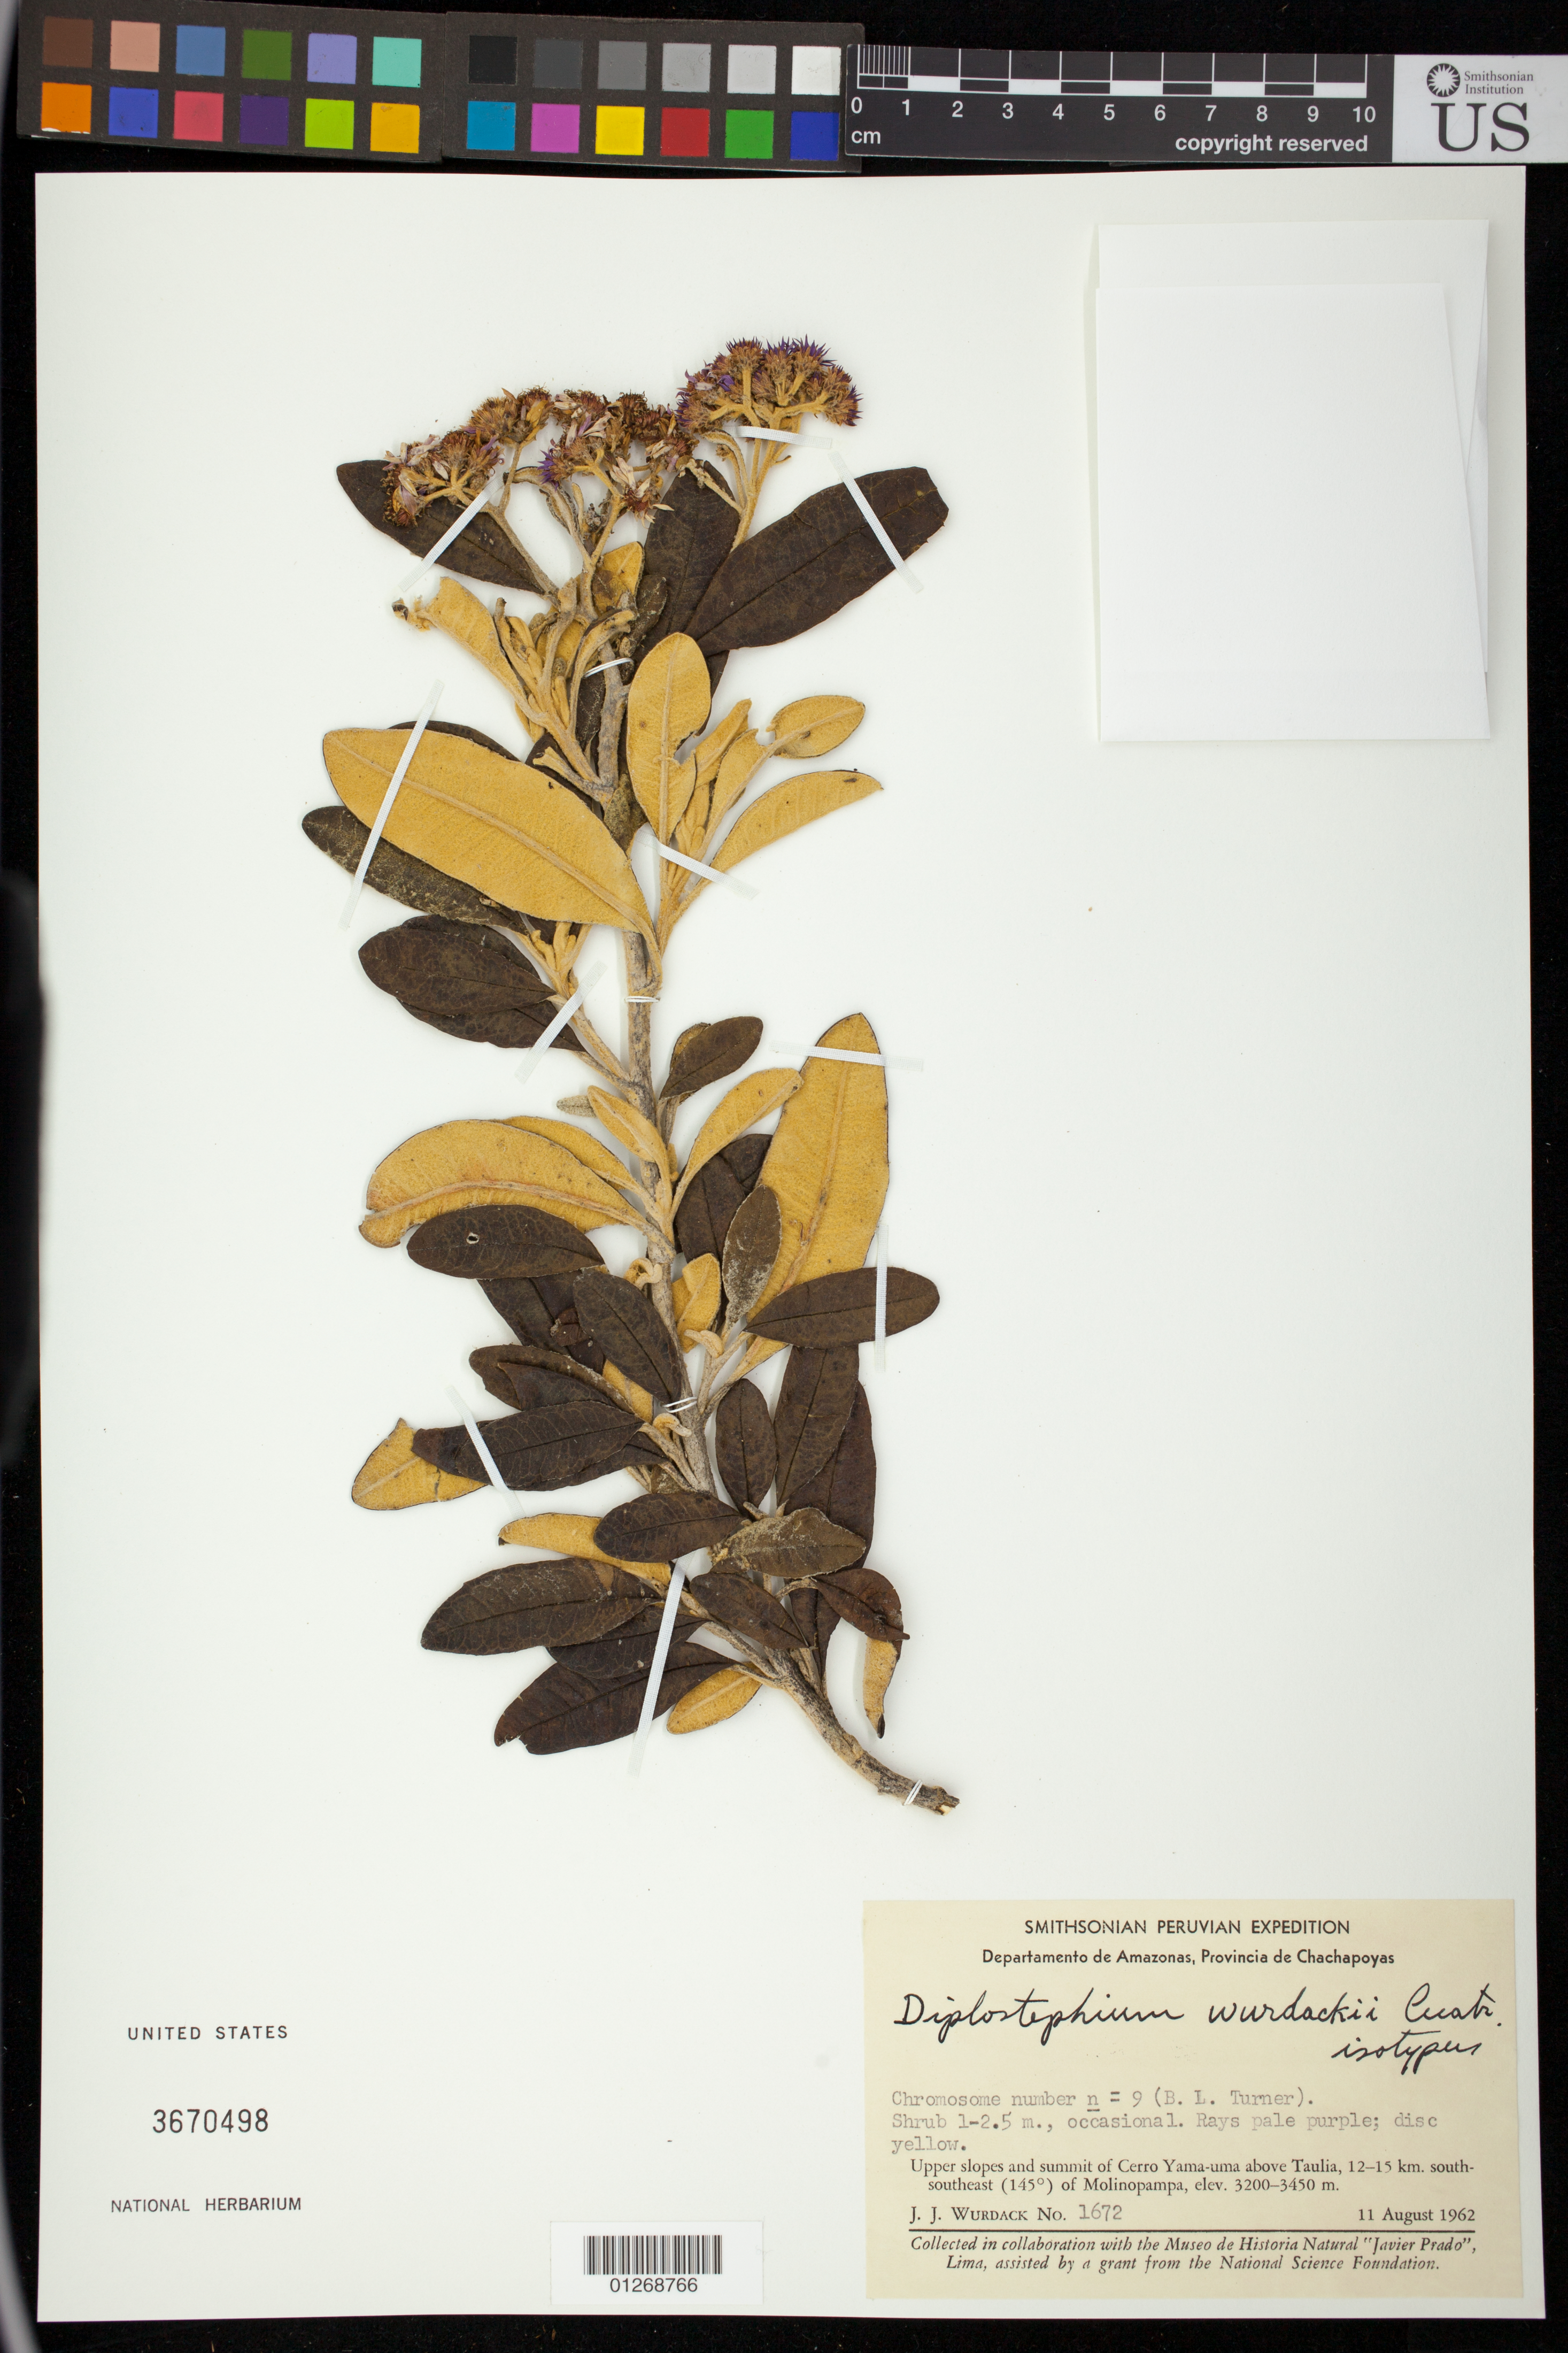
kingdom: Plantae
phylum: Tracheophyta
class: Magnoliopsida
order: Asterales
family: Asteraceae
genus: Diplostephium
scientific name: Diplostephium wurdackii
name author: Cuatrec.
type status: Isotype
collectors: J. J. Wurdack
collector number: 1672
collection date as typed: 11 Aug 1962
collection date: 1962-08-11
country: Peru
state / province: Amazonas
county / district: Chachapoyas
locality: Departamento de Amazonas, Provincia de Chachapoyas. Upper slopes and summit of Cerro Yama-uma above Taulia, 12-15 km south-southeast of Molinopampa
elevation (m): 3200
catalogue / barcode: US 3670498